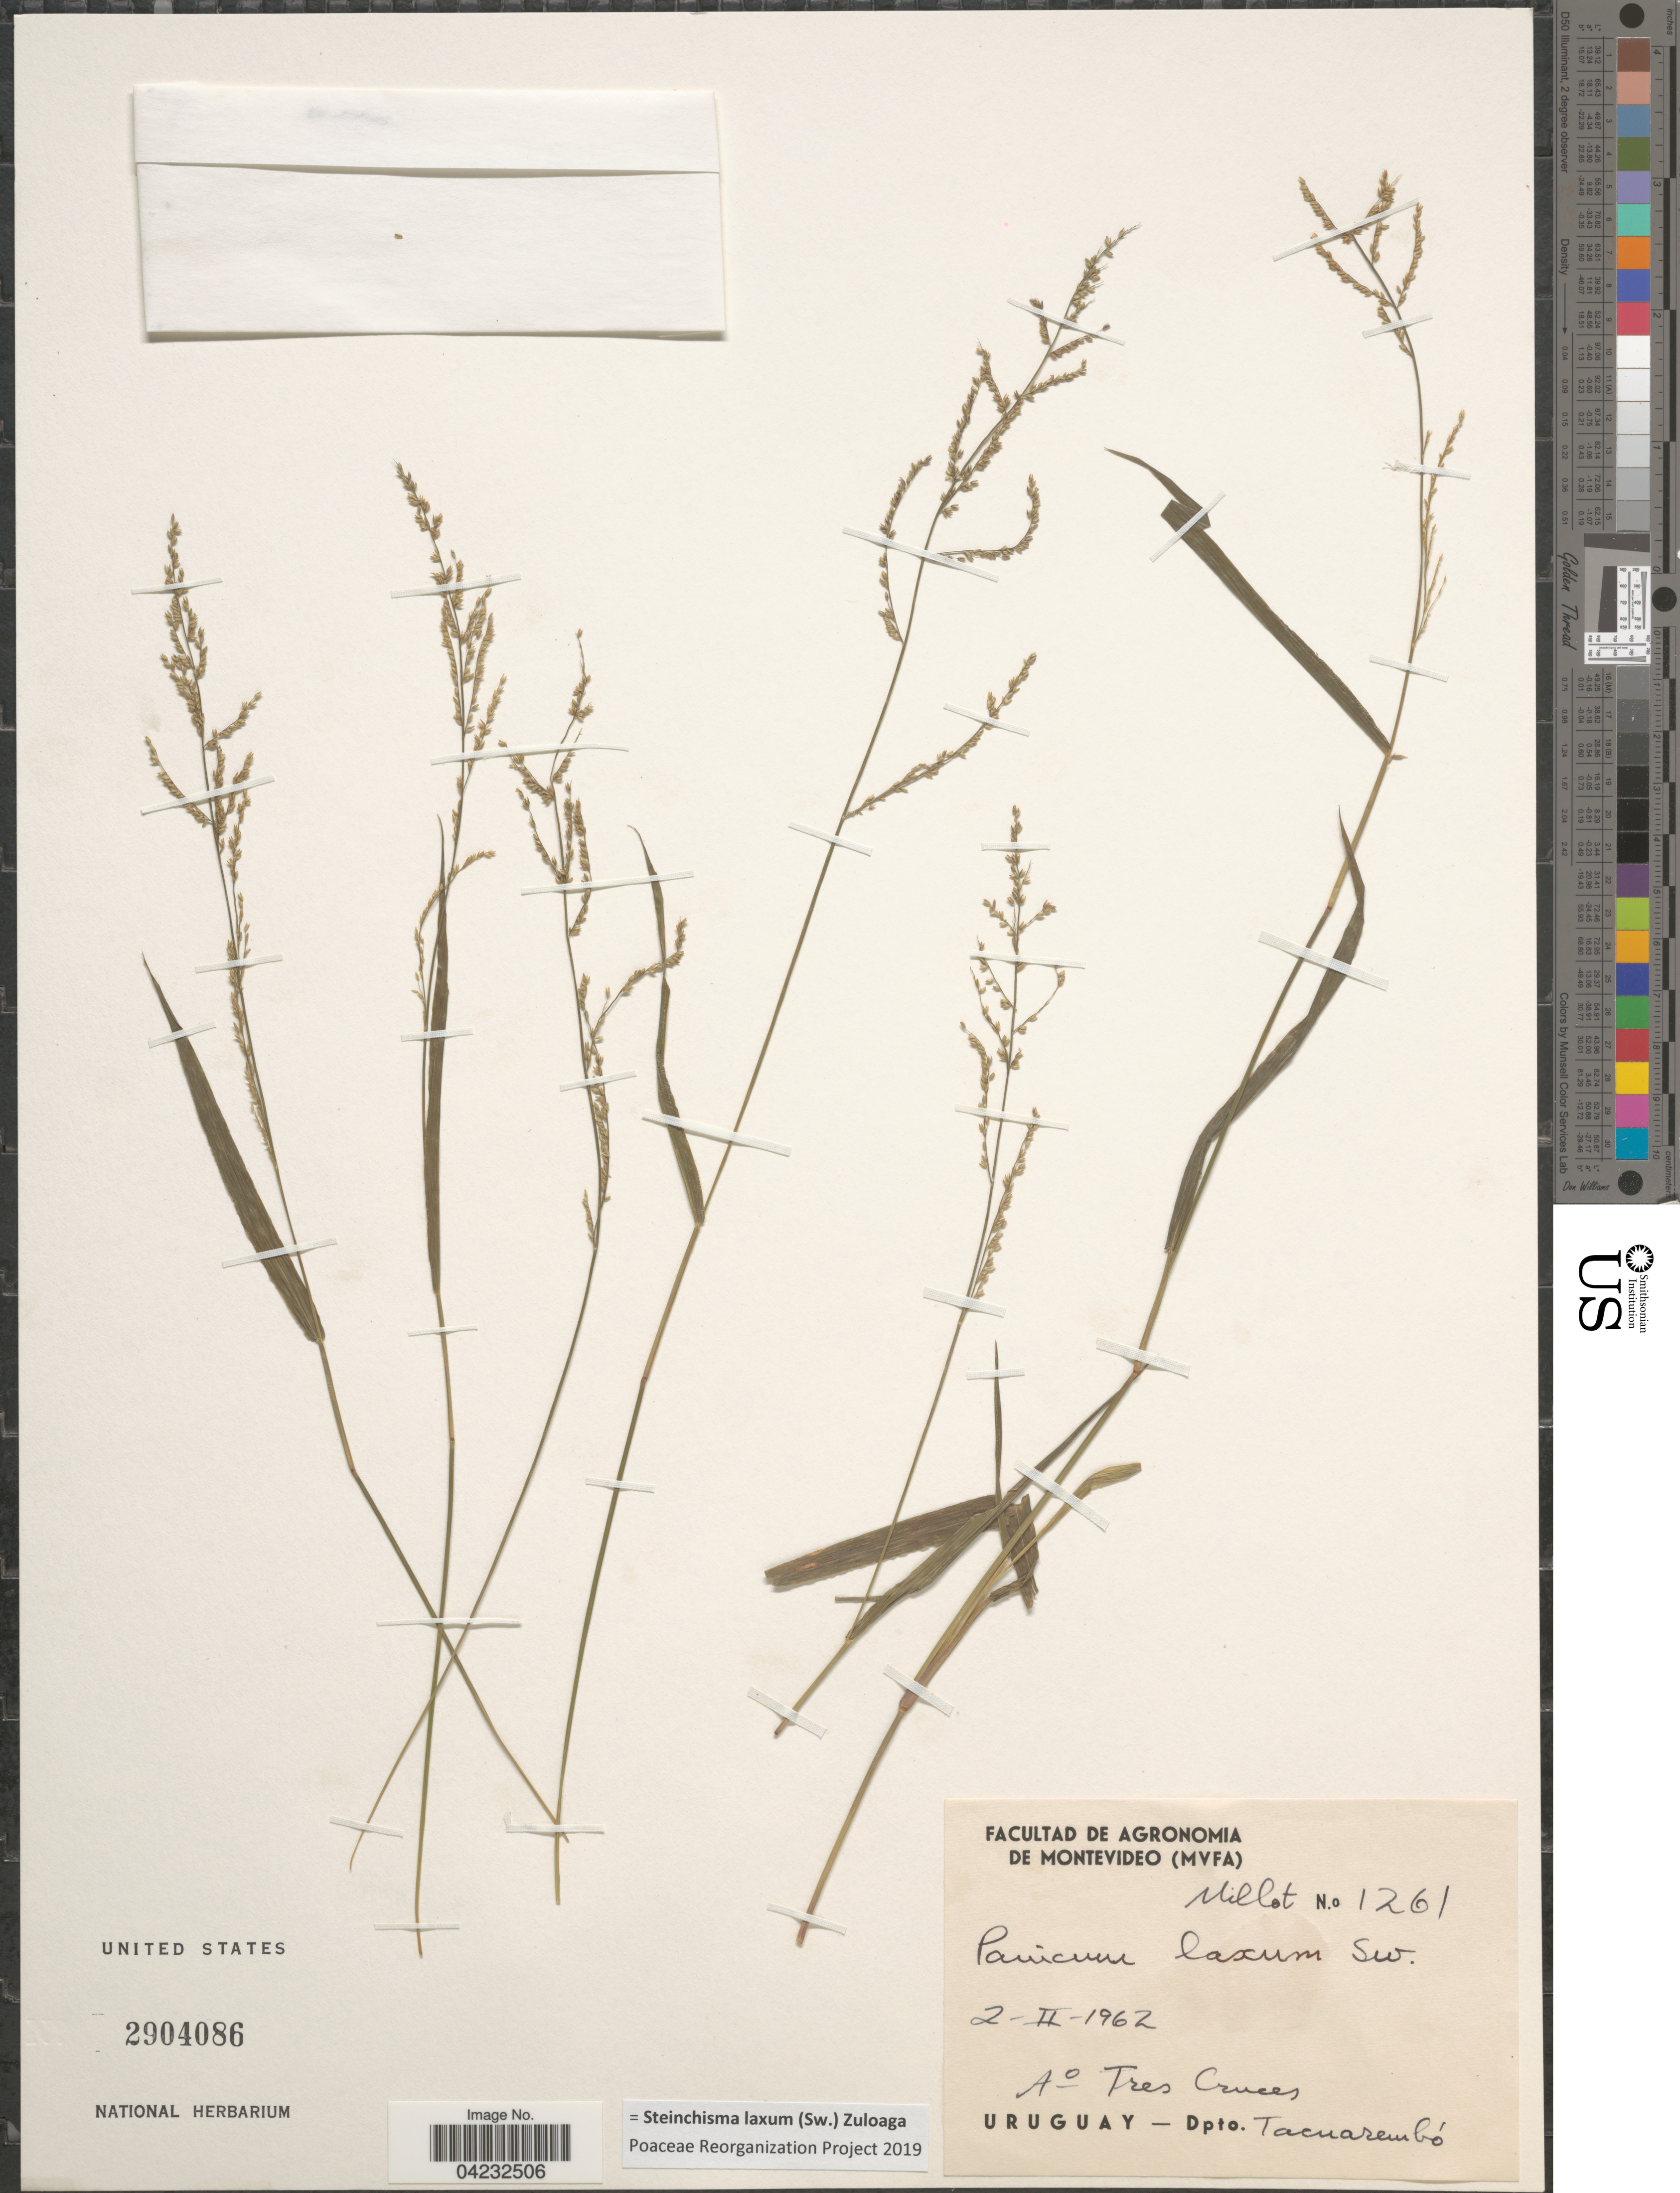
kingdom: Plantae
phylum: Tracheophyta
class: Liliopsida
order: Poales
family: Poaceae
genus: Steinchisma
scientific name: Steinchisma laxum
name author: (Sw.) Zuloaga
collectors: -. Millot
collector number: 1261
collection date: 1962-02-02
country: Uruguay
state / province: Tacuarembó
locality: A° Tres Cruces. Dpto. Tacuarembó.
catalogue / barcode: US 2904086